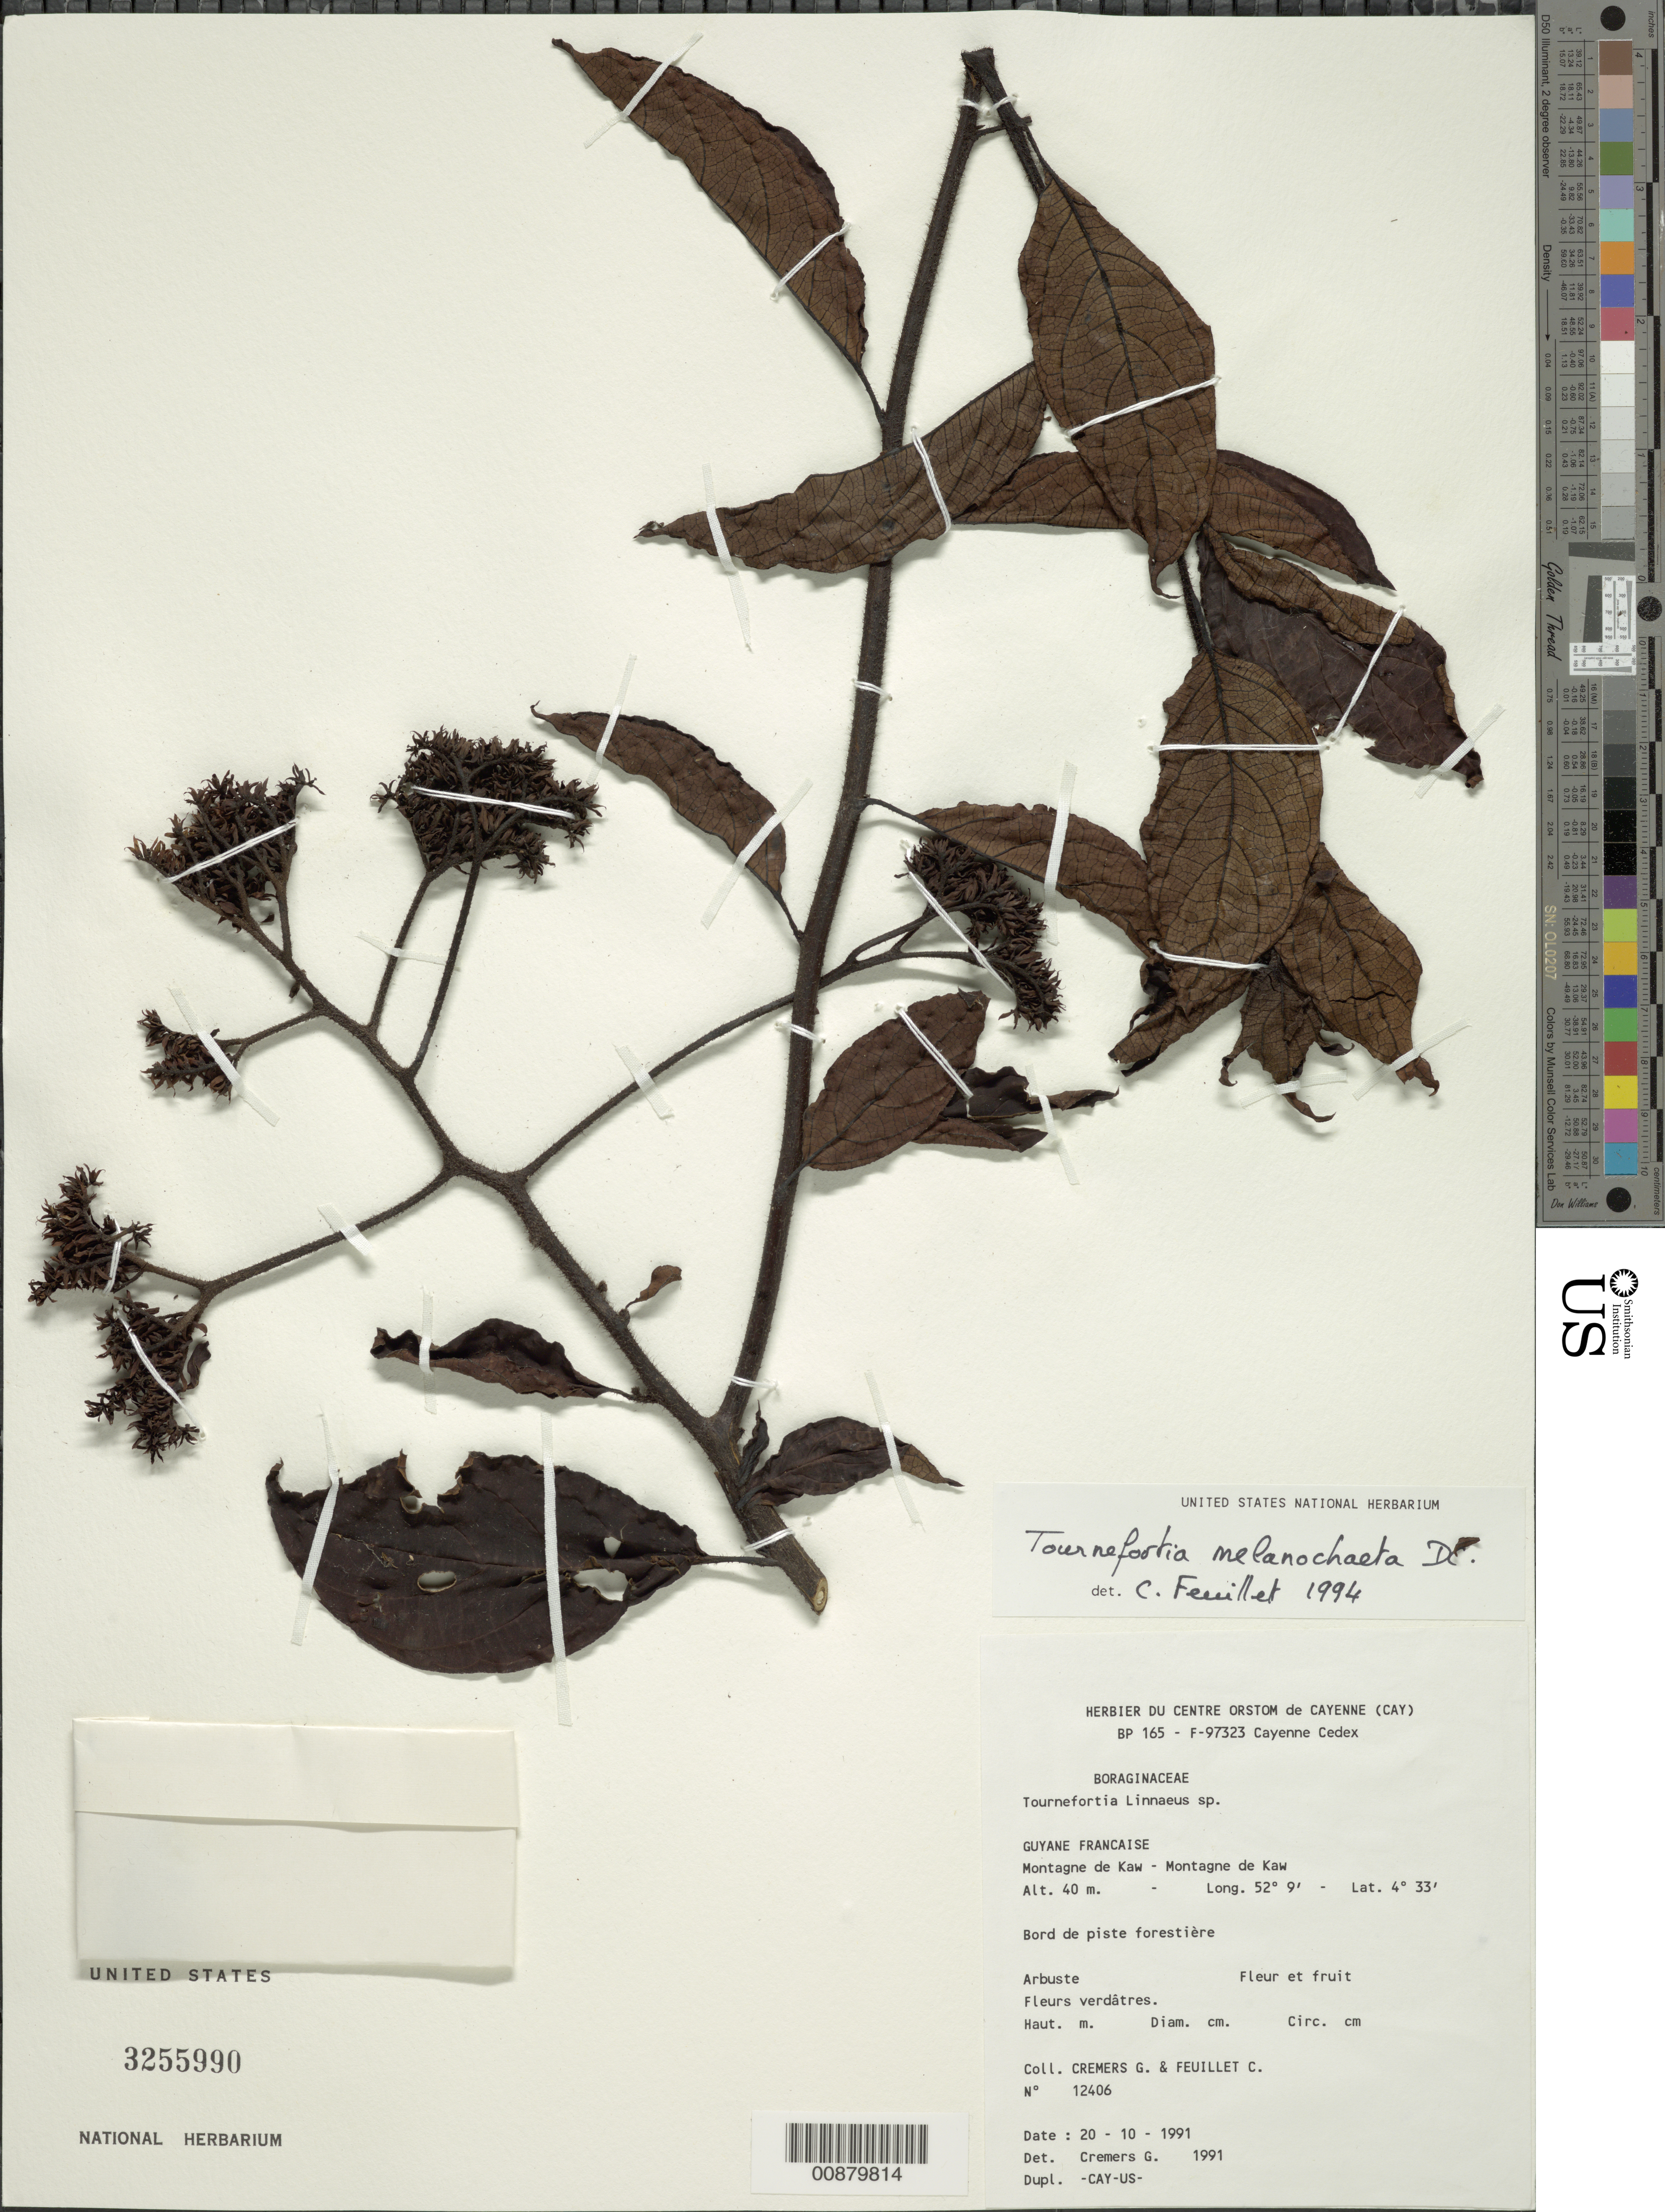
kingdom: Plantae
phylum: Tracheophyta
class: Magnoliopsida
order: Boraginales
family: Heliotropiaceae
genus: Tournefortia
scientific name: Tournefortia melanochaeta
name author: DC.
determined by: Feuillet, C.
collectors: G. Cremers & C. Feuillet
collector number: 12406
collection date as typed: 20-Oct-91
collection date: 1991-10-20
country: French Guiana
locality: Montagne de Kaw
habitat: Bord de piste forestiere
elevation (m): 40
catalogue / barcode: US 3255990